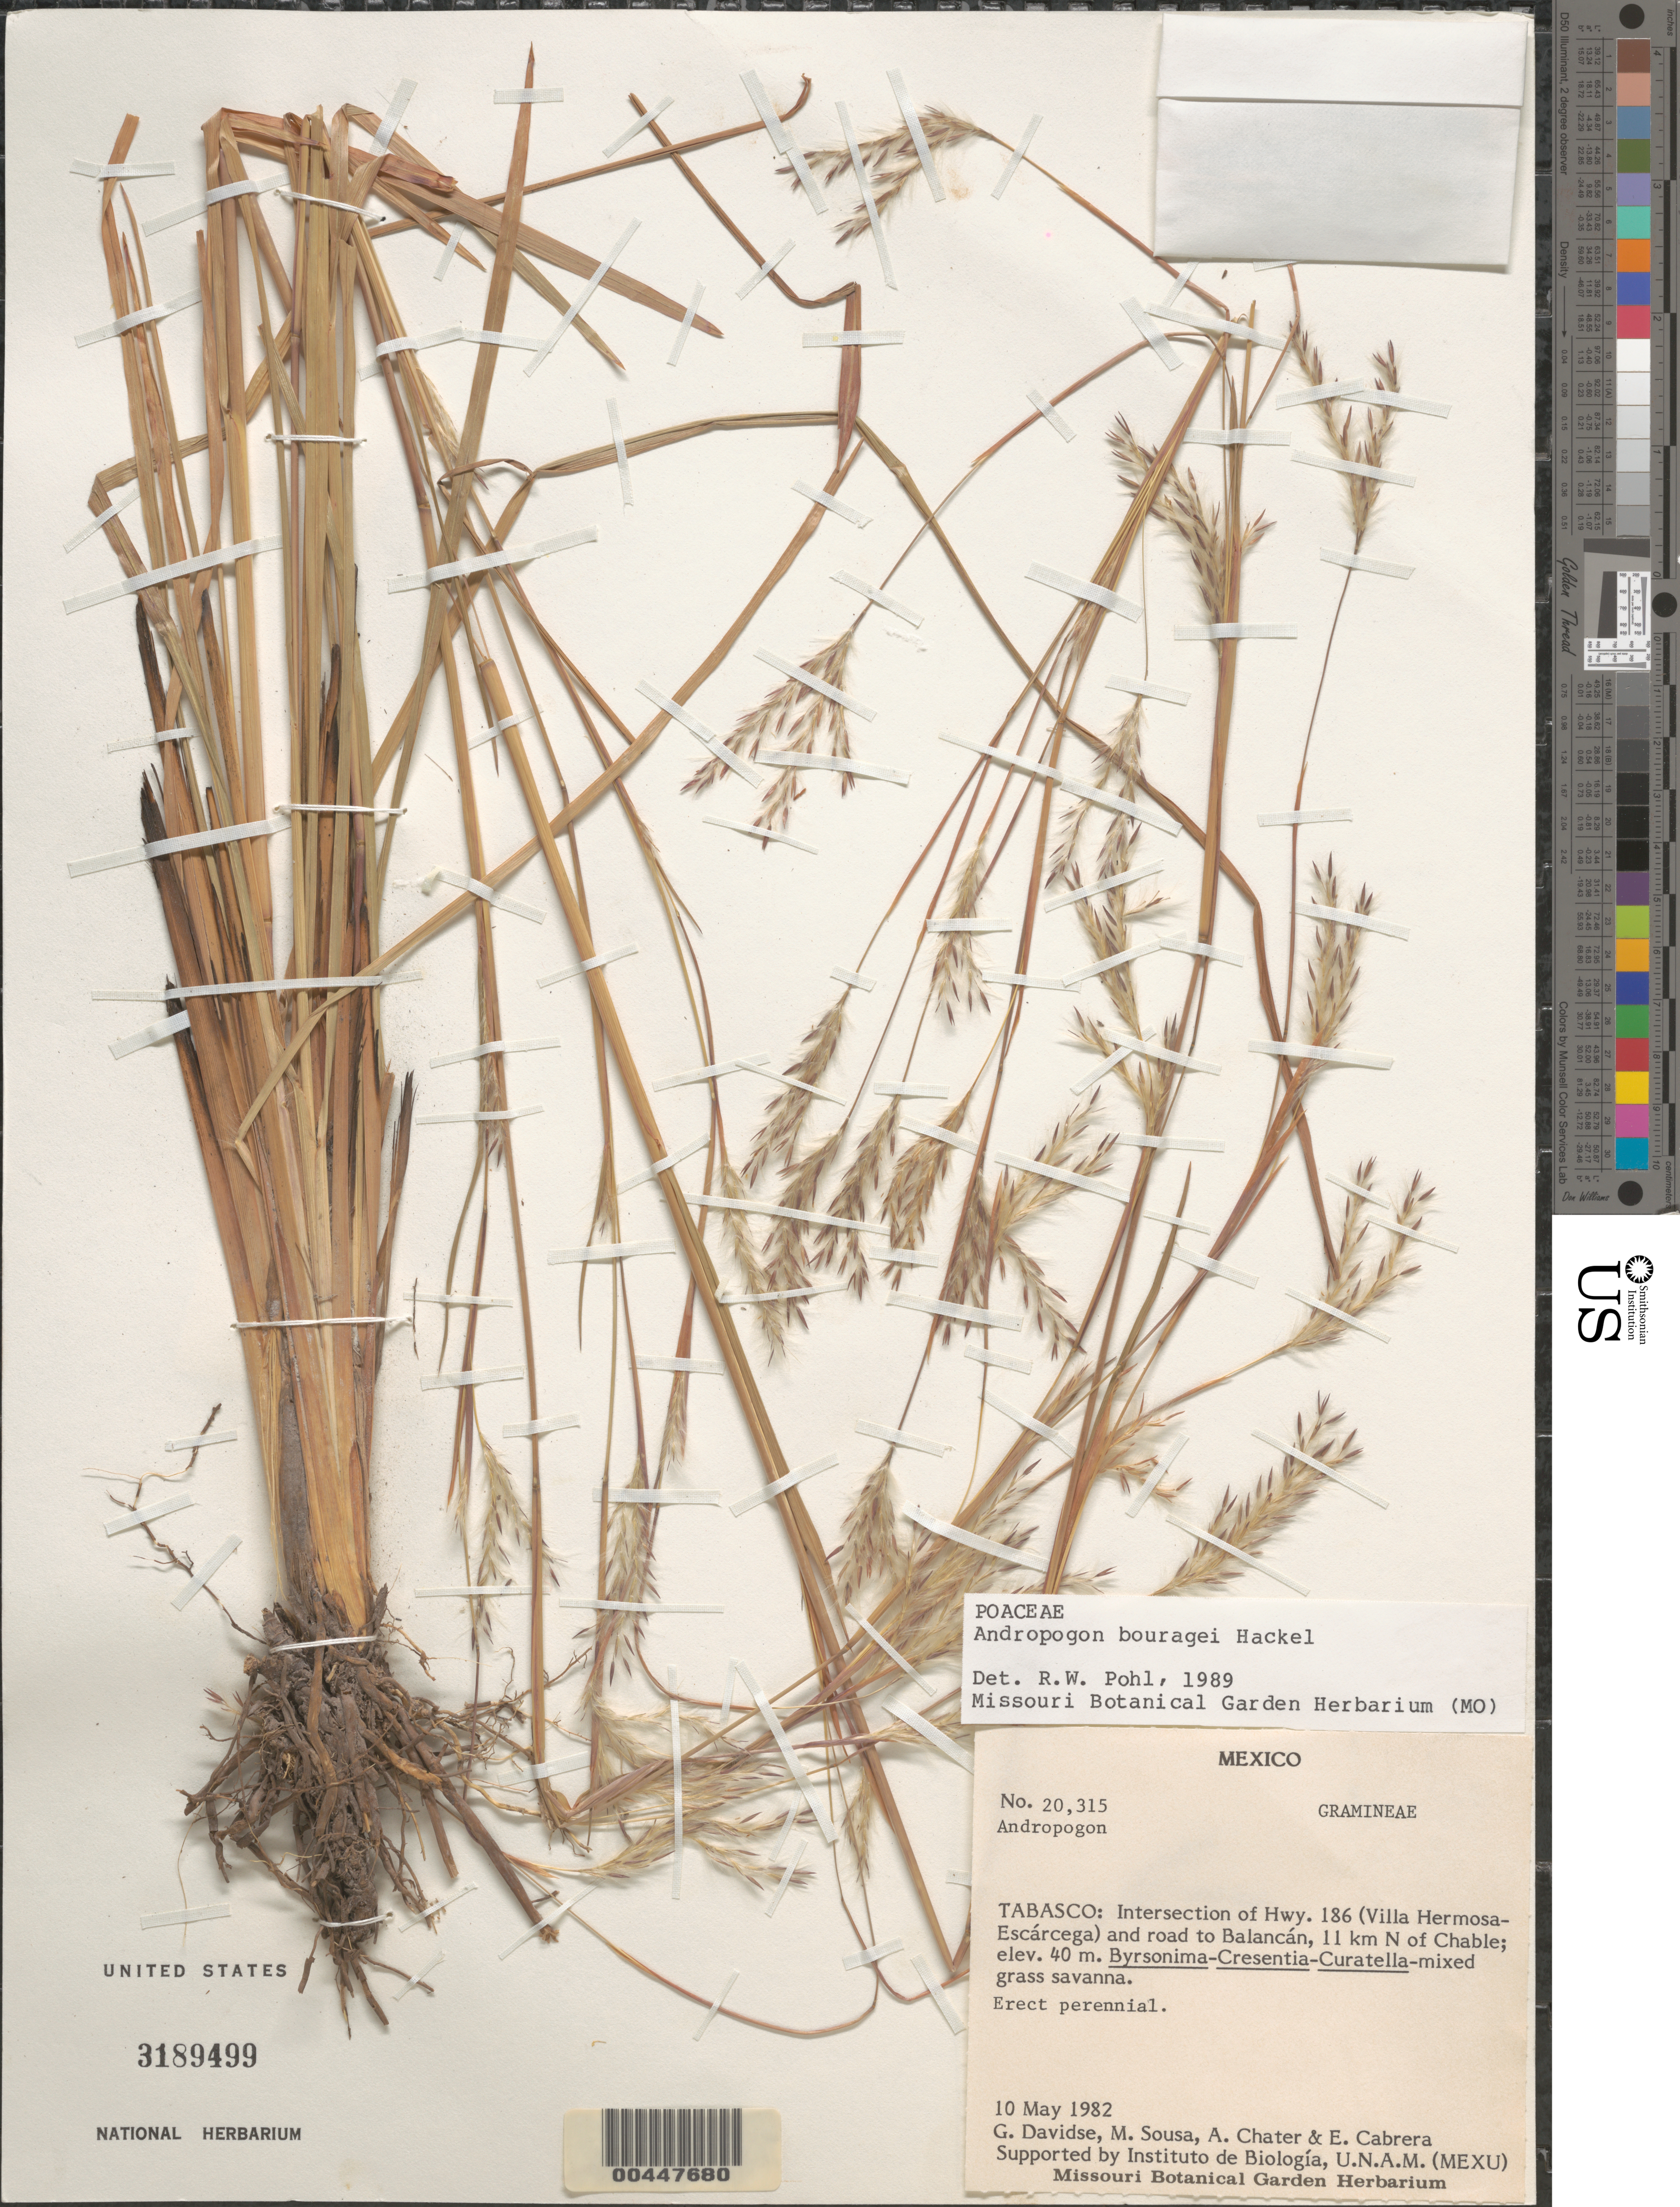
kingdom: Plantae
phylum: Tracheophyta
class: Liliopsida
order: Poales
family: Poaceae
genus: Andropogon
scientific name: Andropogon bourgaei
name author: Hack.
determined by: Pohl, R. W.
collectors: G. Davidse, M. Sousa S., A. O. Chater & E. Cabrera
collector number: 20315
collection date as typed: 10 May 1982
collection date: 1982-05-10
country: Mexico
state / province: Tabasco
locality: Intersection of Hwy 186 (Villa Hermosa-Escárcega) & rd to Balancán, 11 km N of Chable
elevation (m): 40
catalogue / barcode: US 3189499